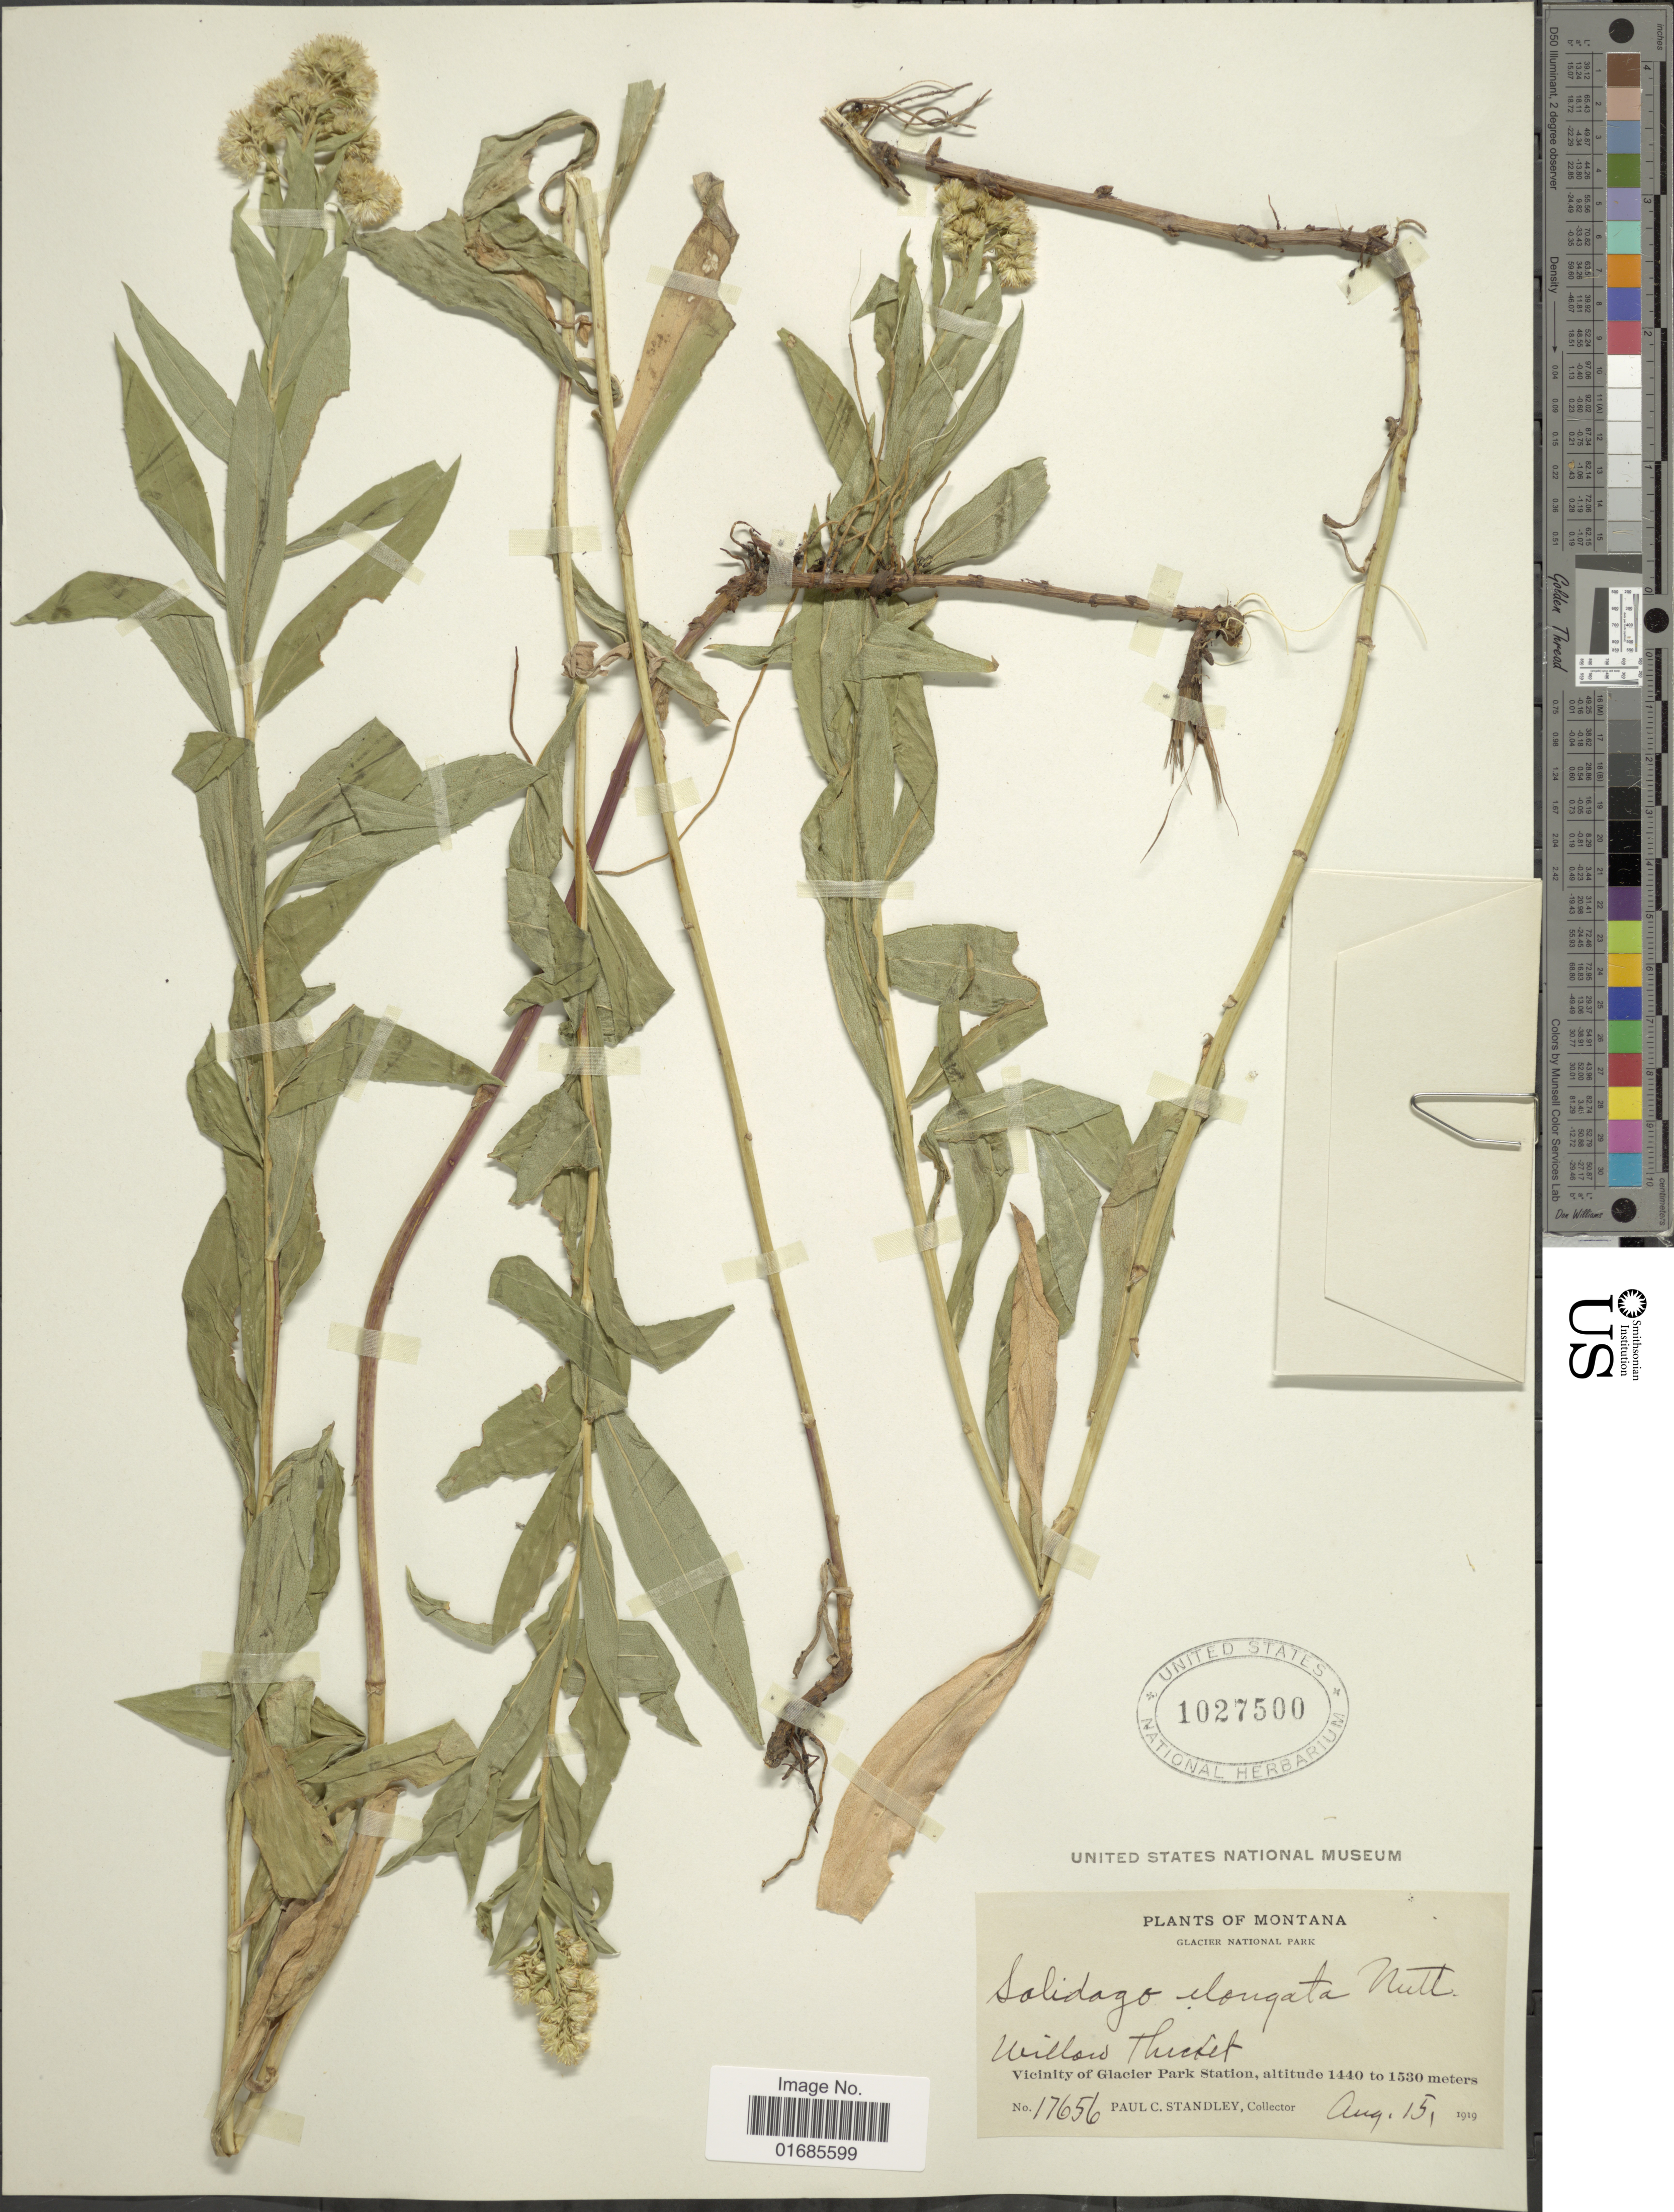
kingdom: Plantae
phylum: Tracheophyta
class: Magnoliopsida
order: Asterales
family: Asteraceae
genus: Solidago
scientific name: Solidago canadensis var. salebrosa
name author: (Piper) M.E. Jones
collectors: P. C. Standley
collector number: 17656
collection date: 1919-08-15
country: United States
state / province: Montana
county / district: Glacier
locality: Glacier National Park, Vicinity of Glacier Park Station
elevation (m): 1440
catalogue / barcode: US 1027500